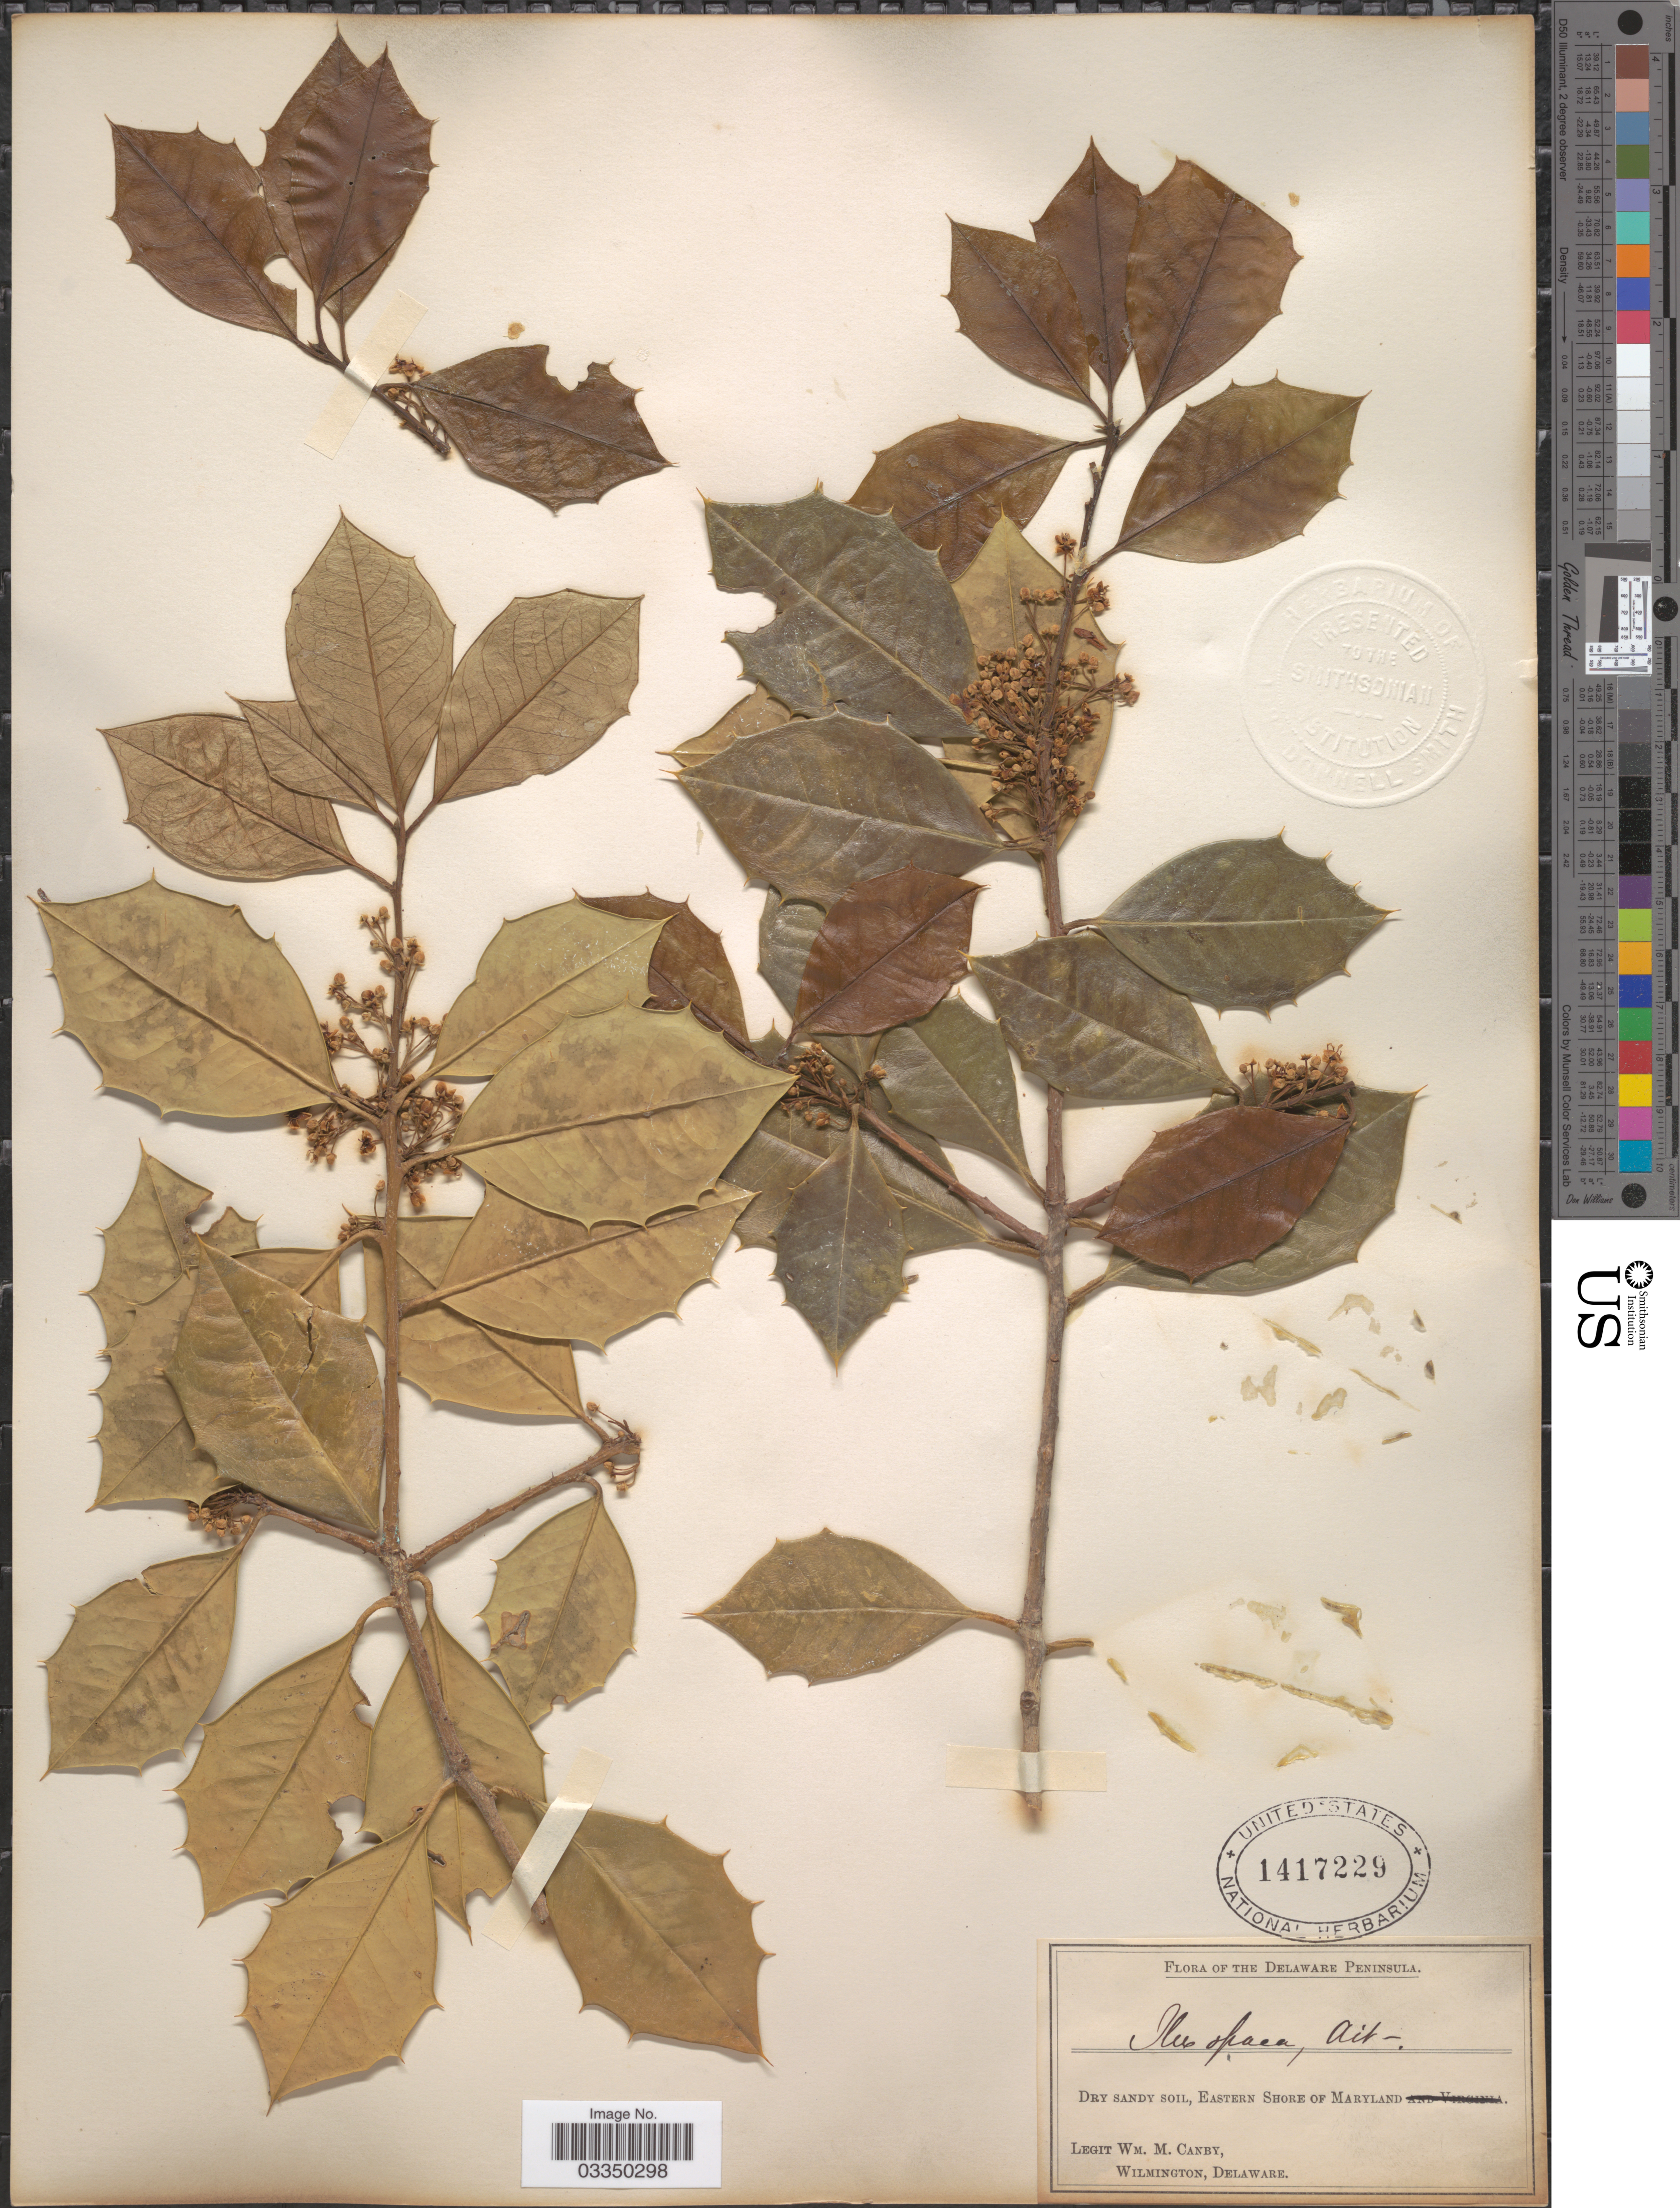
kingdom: Plantae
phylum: Tracheophyta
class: Magnoliopsida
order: Aquifoliales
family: Aquifoliaceae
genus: Ilex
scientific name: Ilex opaca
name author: Aiton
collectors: W. M. Canby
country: United States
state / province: Maryland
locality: The Delaware Peninsula. Eastern Shore of Maryland.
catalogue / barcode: US 1417229